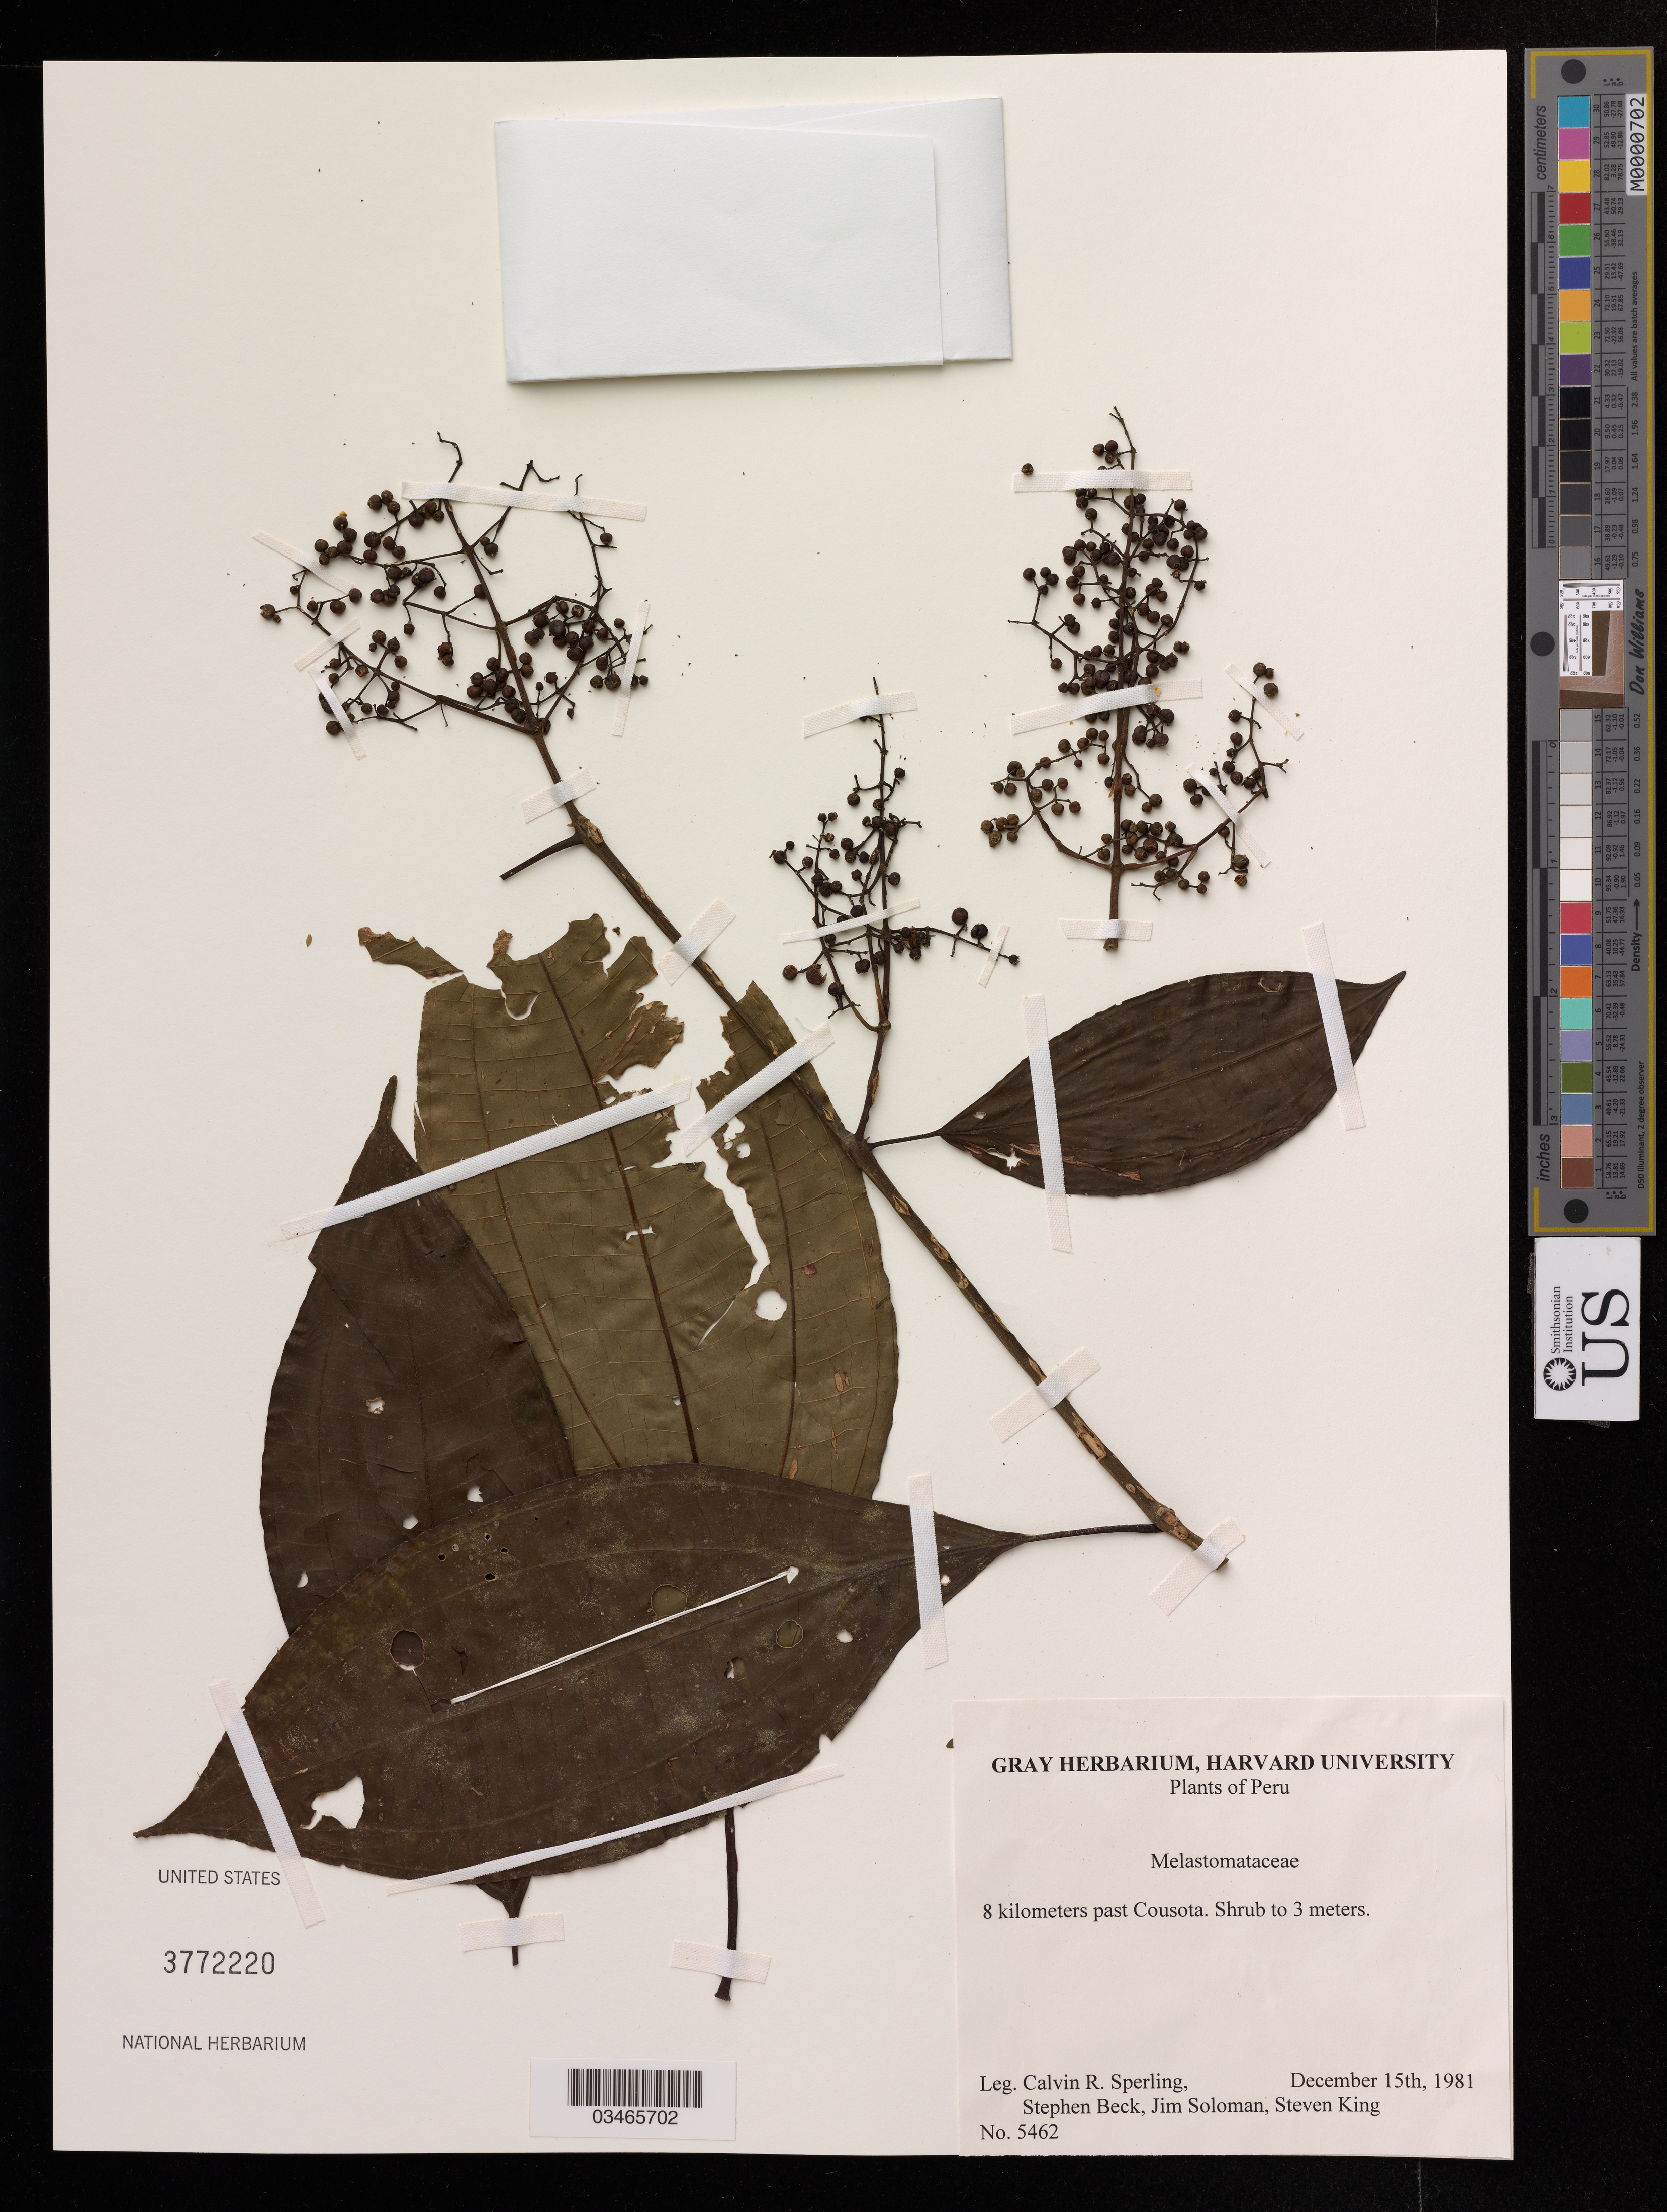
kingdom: Plantae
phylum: Tracheophyta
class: Magnoliopsida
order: Myrtales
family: Melastomataceae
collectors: C. R. Sperling, S. Beck & S. King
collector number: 5462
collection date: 1981-12-15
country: Peru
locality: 8 kilometers past Cousota.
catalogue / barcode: US 3772220